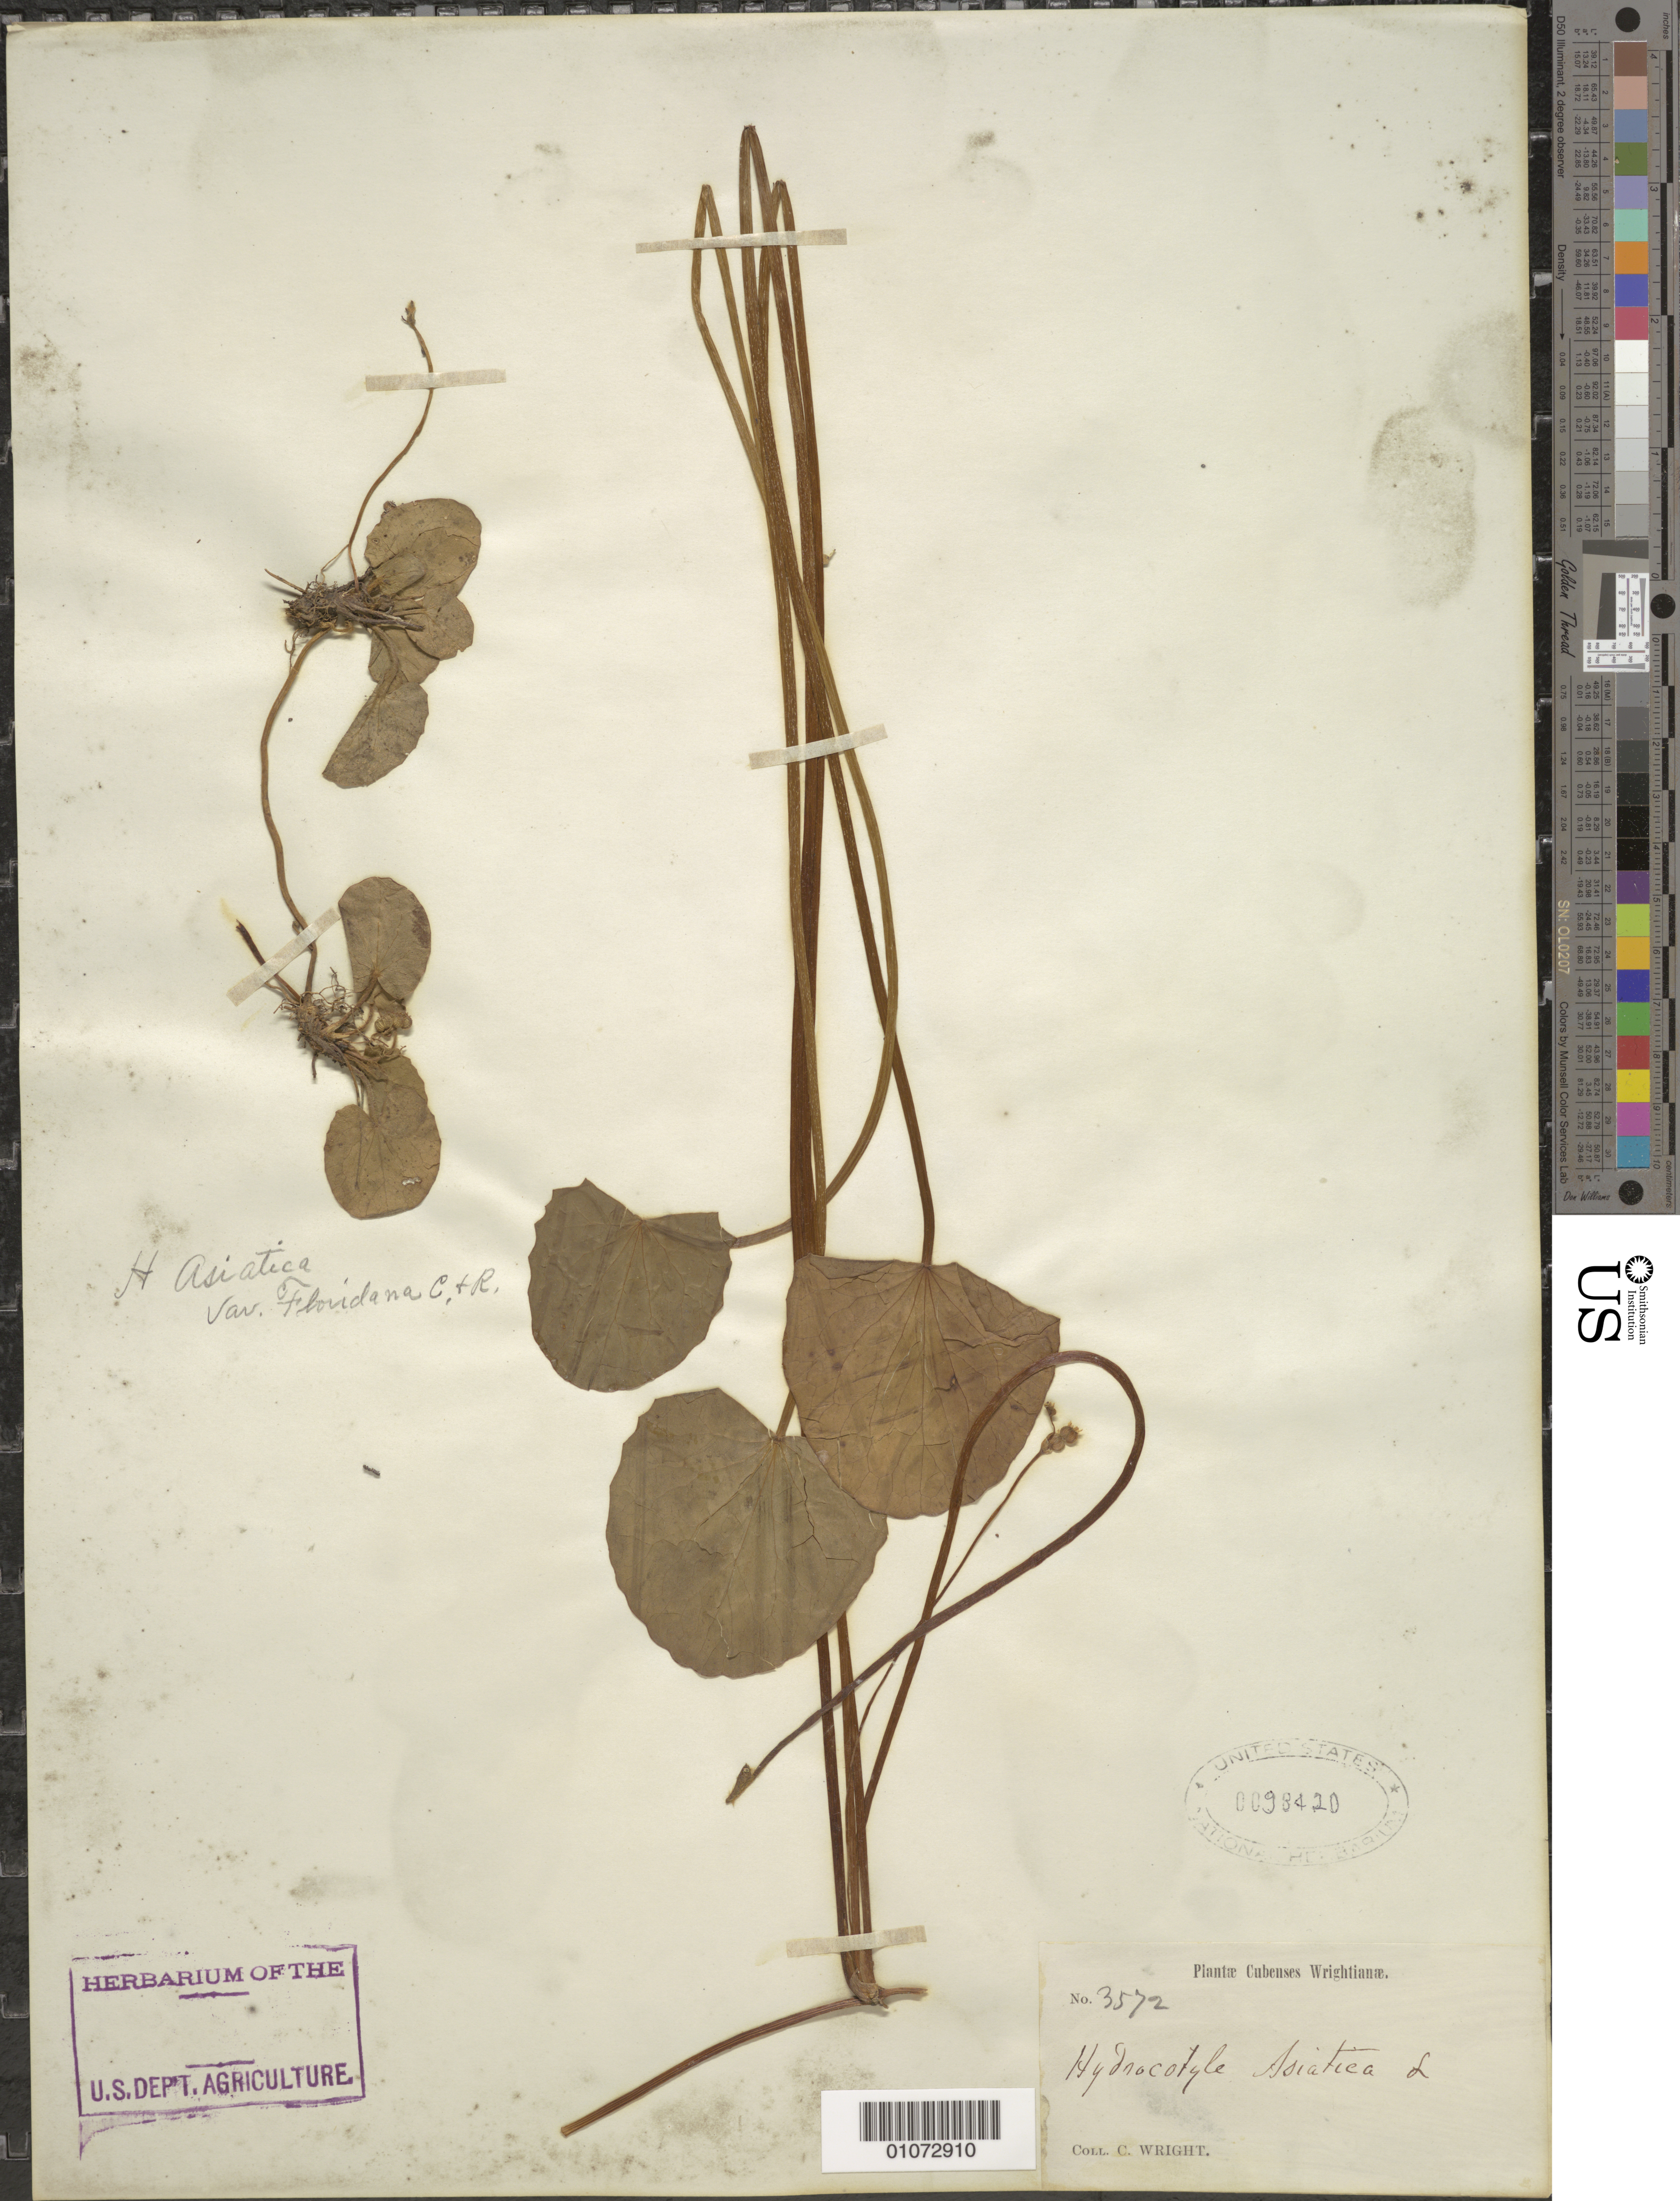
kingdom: Plantae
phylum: Tracheophyta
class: Magnoliopsida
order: Apiales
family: Apiaceae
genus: Centella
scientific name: Centella asiatica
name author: (L.) Urb.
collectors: C. Wright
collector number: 3572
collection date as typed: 1800 to 1899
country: Cuba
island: Cuba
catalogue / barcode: US 98420